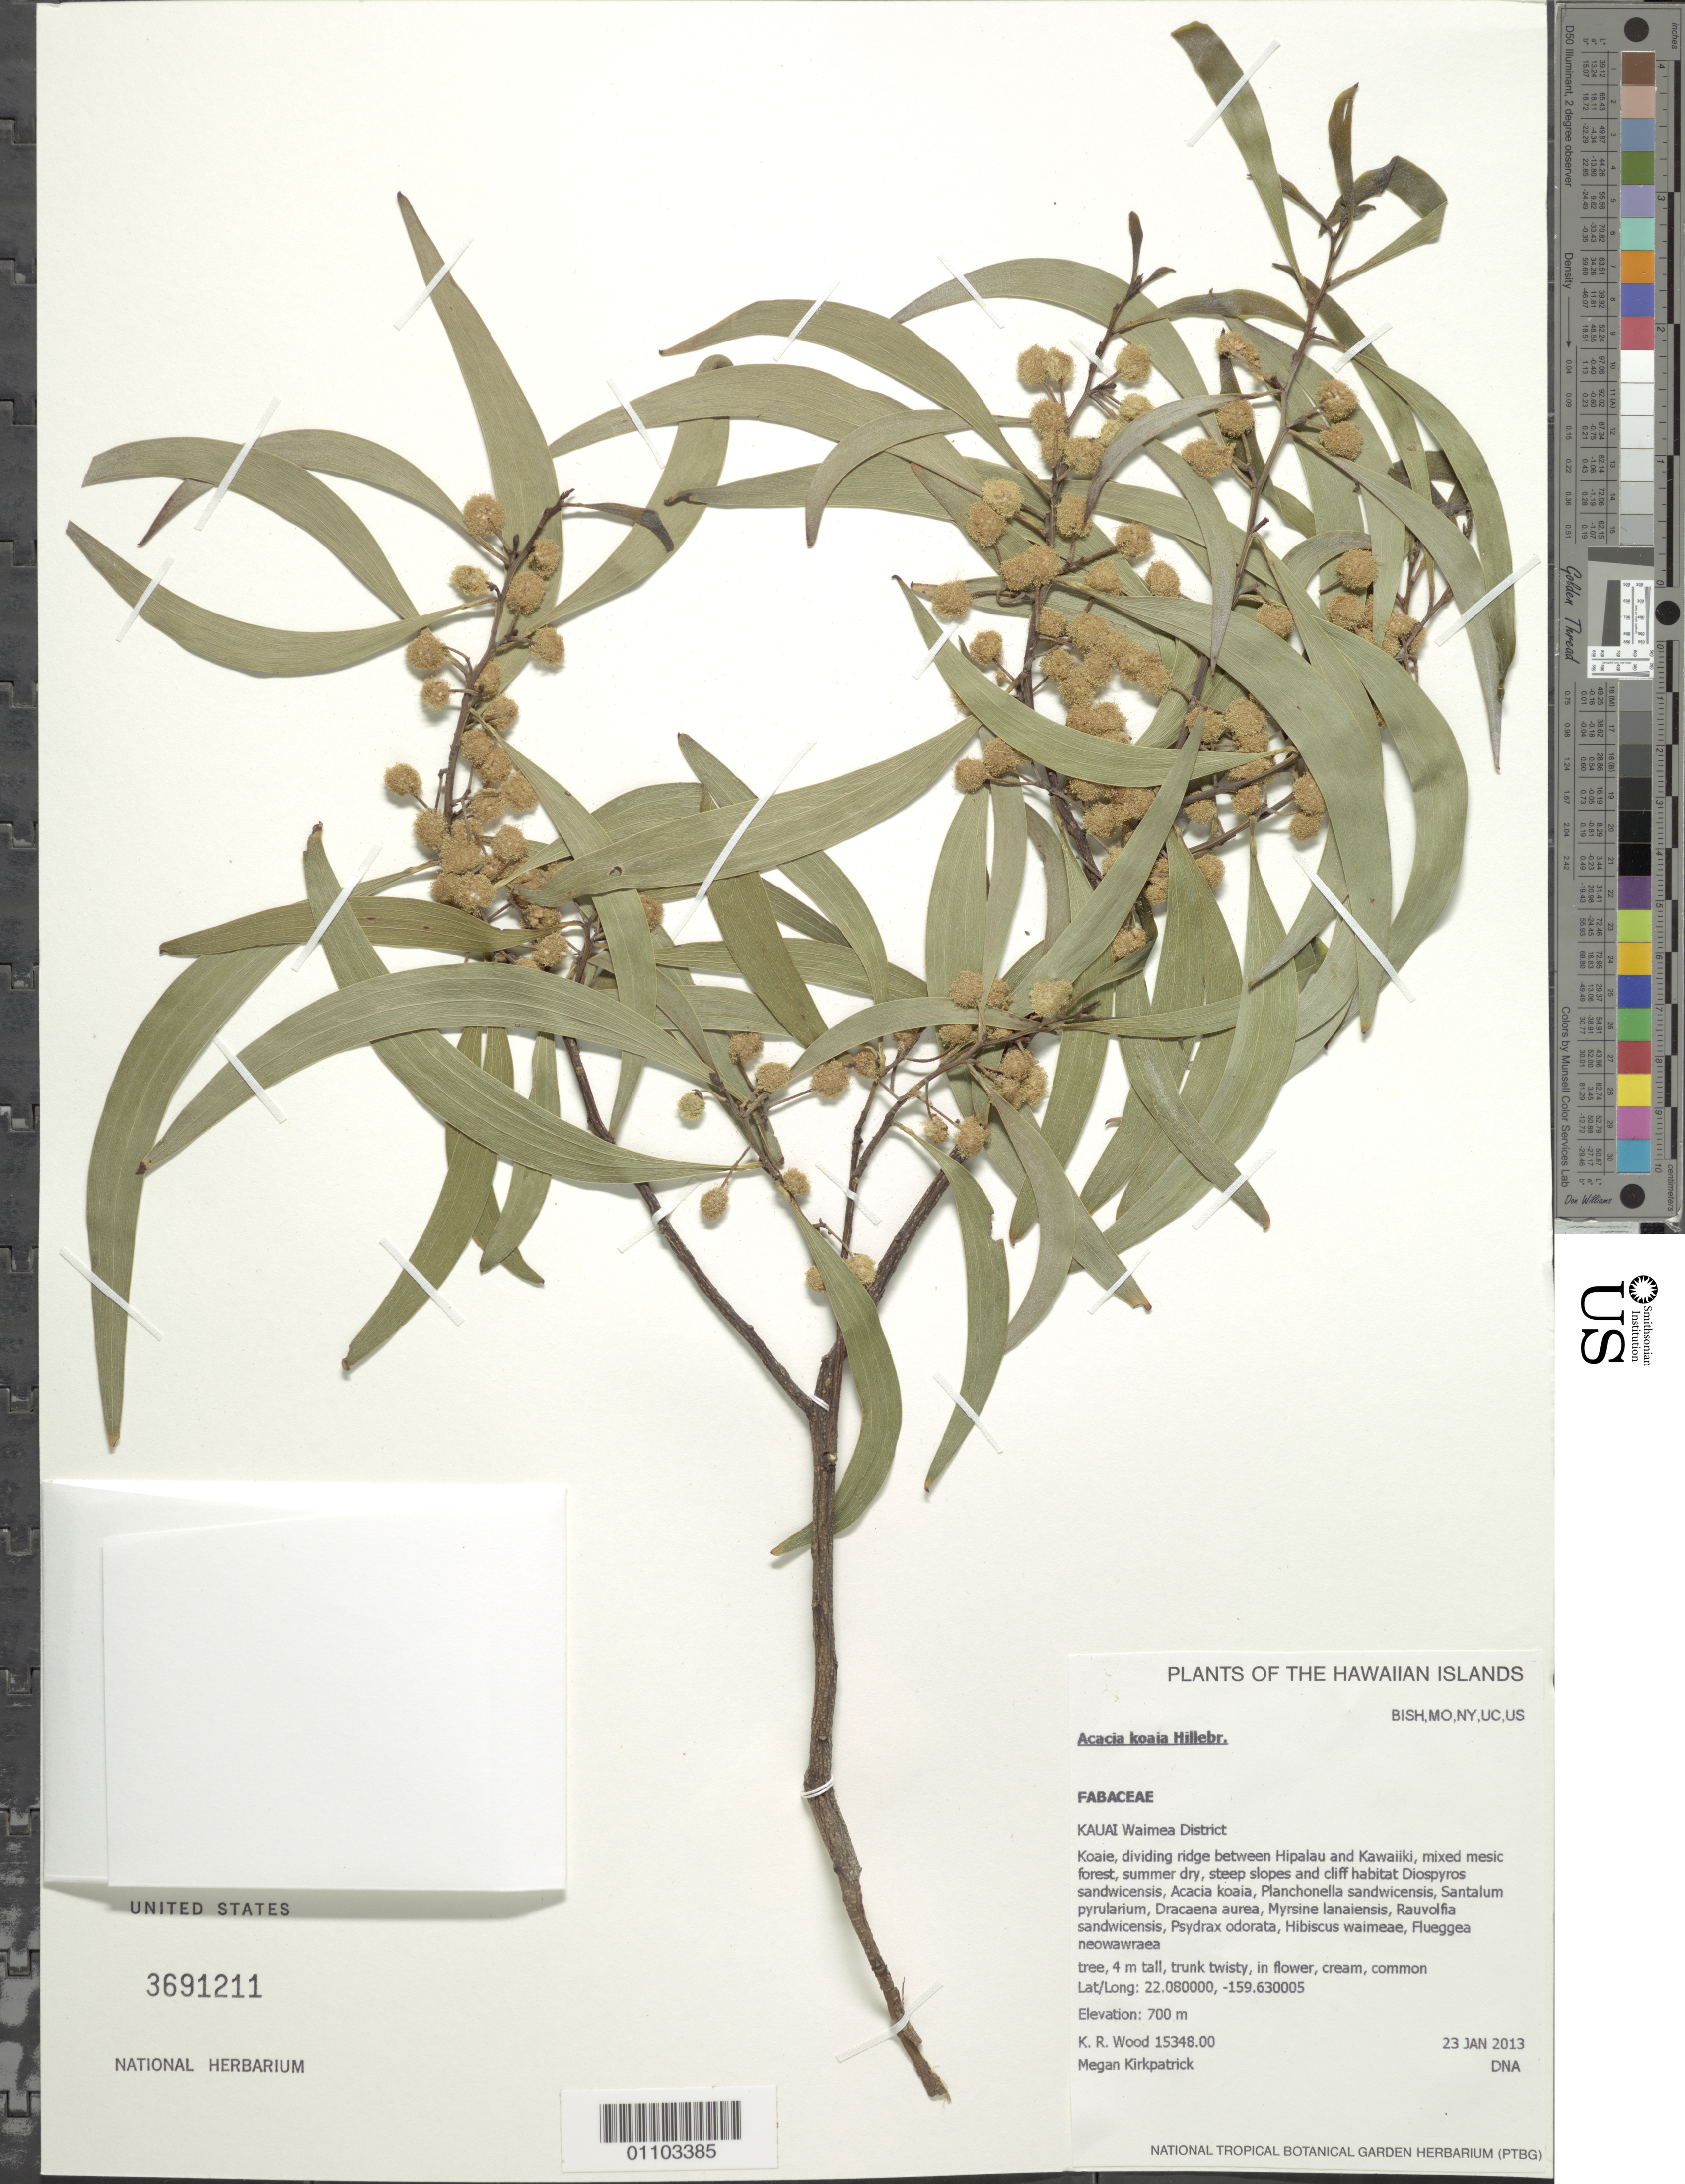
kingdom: Plantae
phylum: Tracheophyta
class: Magnoliopsida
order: Fabales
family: Fabaceae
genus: Acacia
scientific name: Acacia koaia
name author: Hillebr.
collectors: K. R. Wood & M. Kirkpatrick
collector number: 15348.00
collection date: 2013-01-23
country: United States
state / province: Hawaii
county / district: Kauai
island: Kaua'i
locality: Waimea District, Koaie, dividing ridge between Hipalau and Kawaiiki.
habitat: Mixed mesic forest.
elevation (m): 700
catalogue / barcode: US 3691211